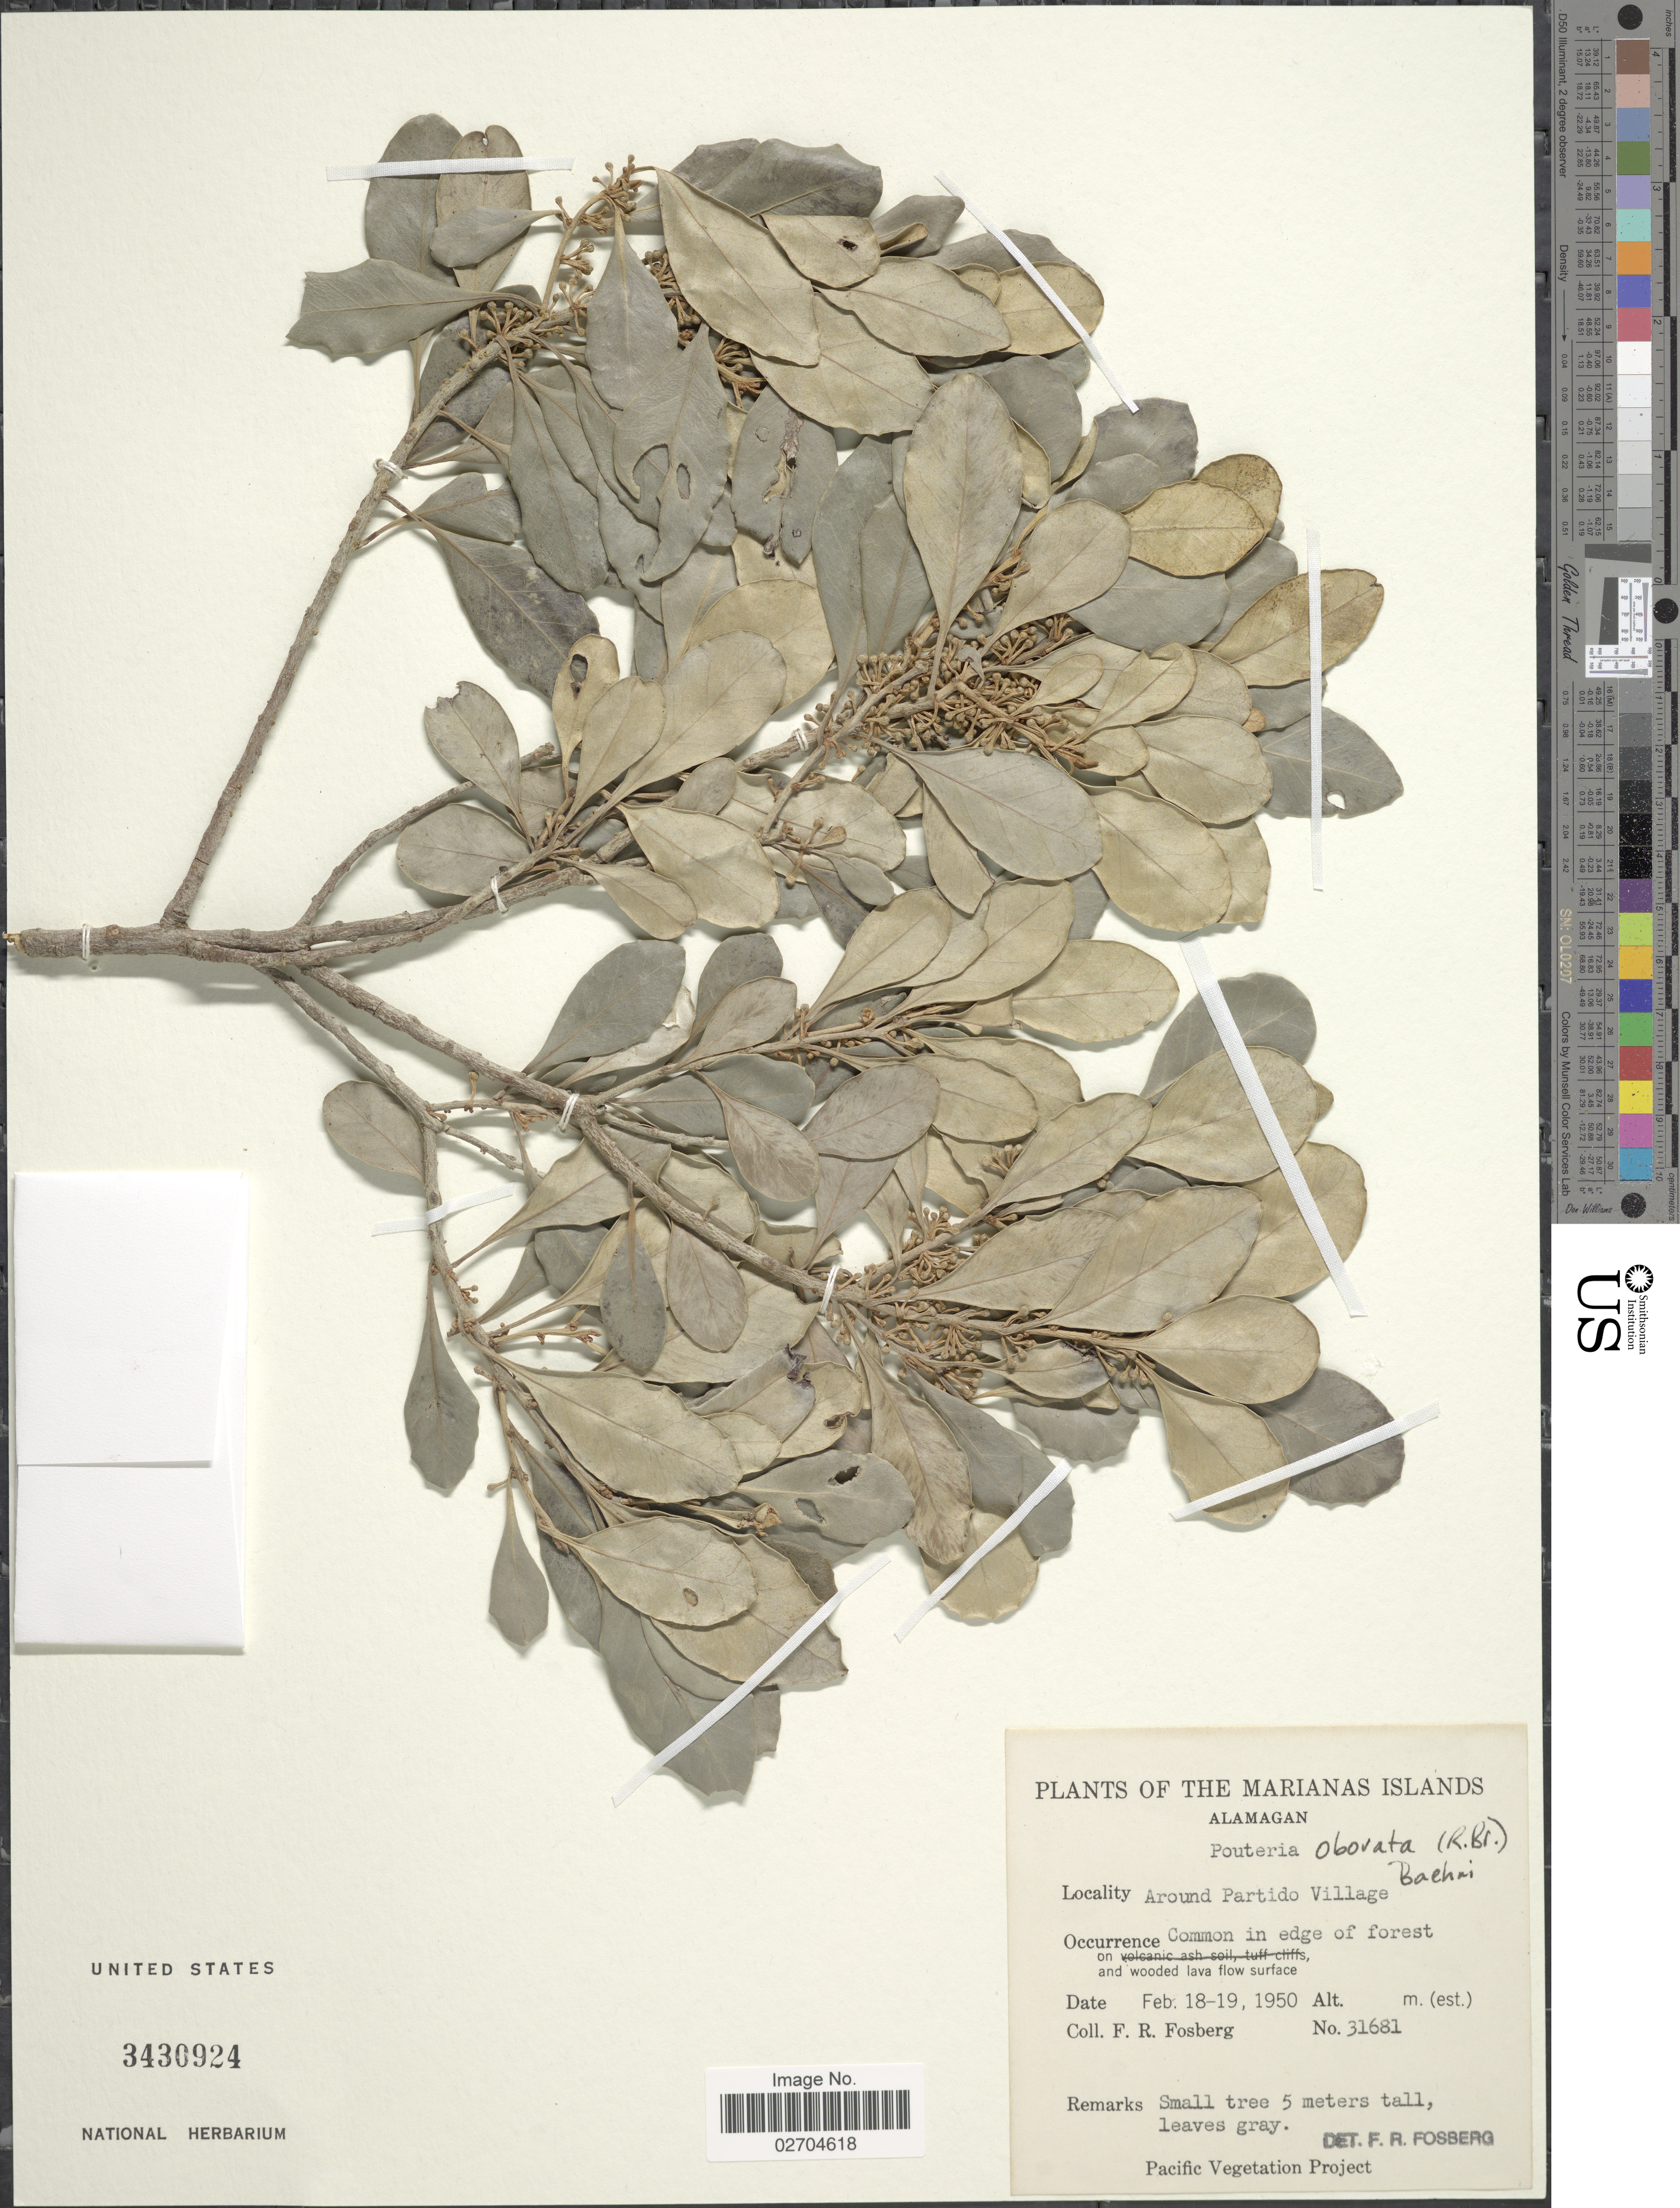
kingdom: Plantae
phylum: Tracheophyta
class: Magnoliopsida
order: Ericales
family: Sapotaceae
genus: Planchonella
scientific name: Planchonella obovata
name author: (R. Br.) Pierre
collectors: F. R. Fosberg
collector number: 31681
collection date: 1950-02-18/1950-02-19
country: Northern Mariana Islands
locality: Marianas Islands. Alamagan. Around Partido Village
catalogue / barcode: US 3430924